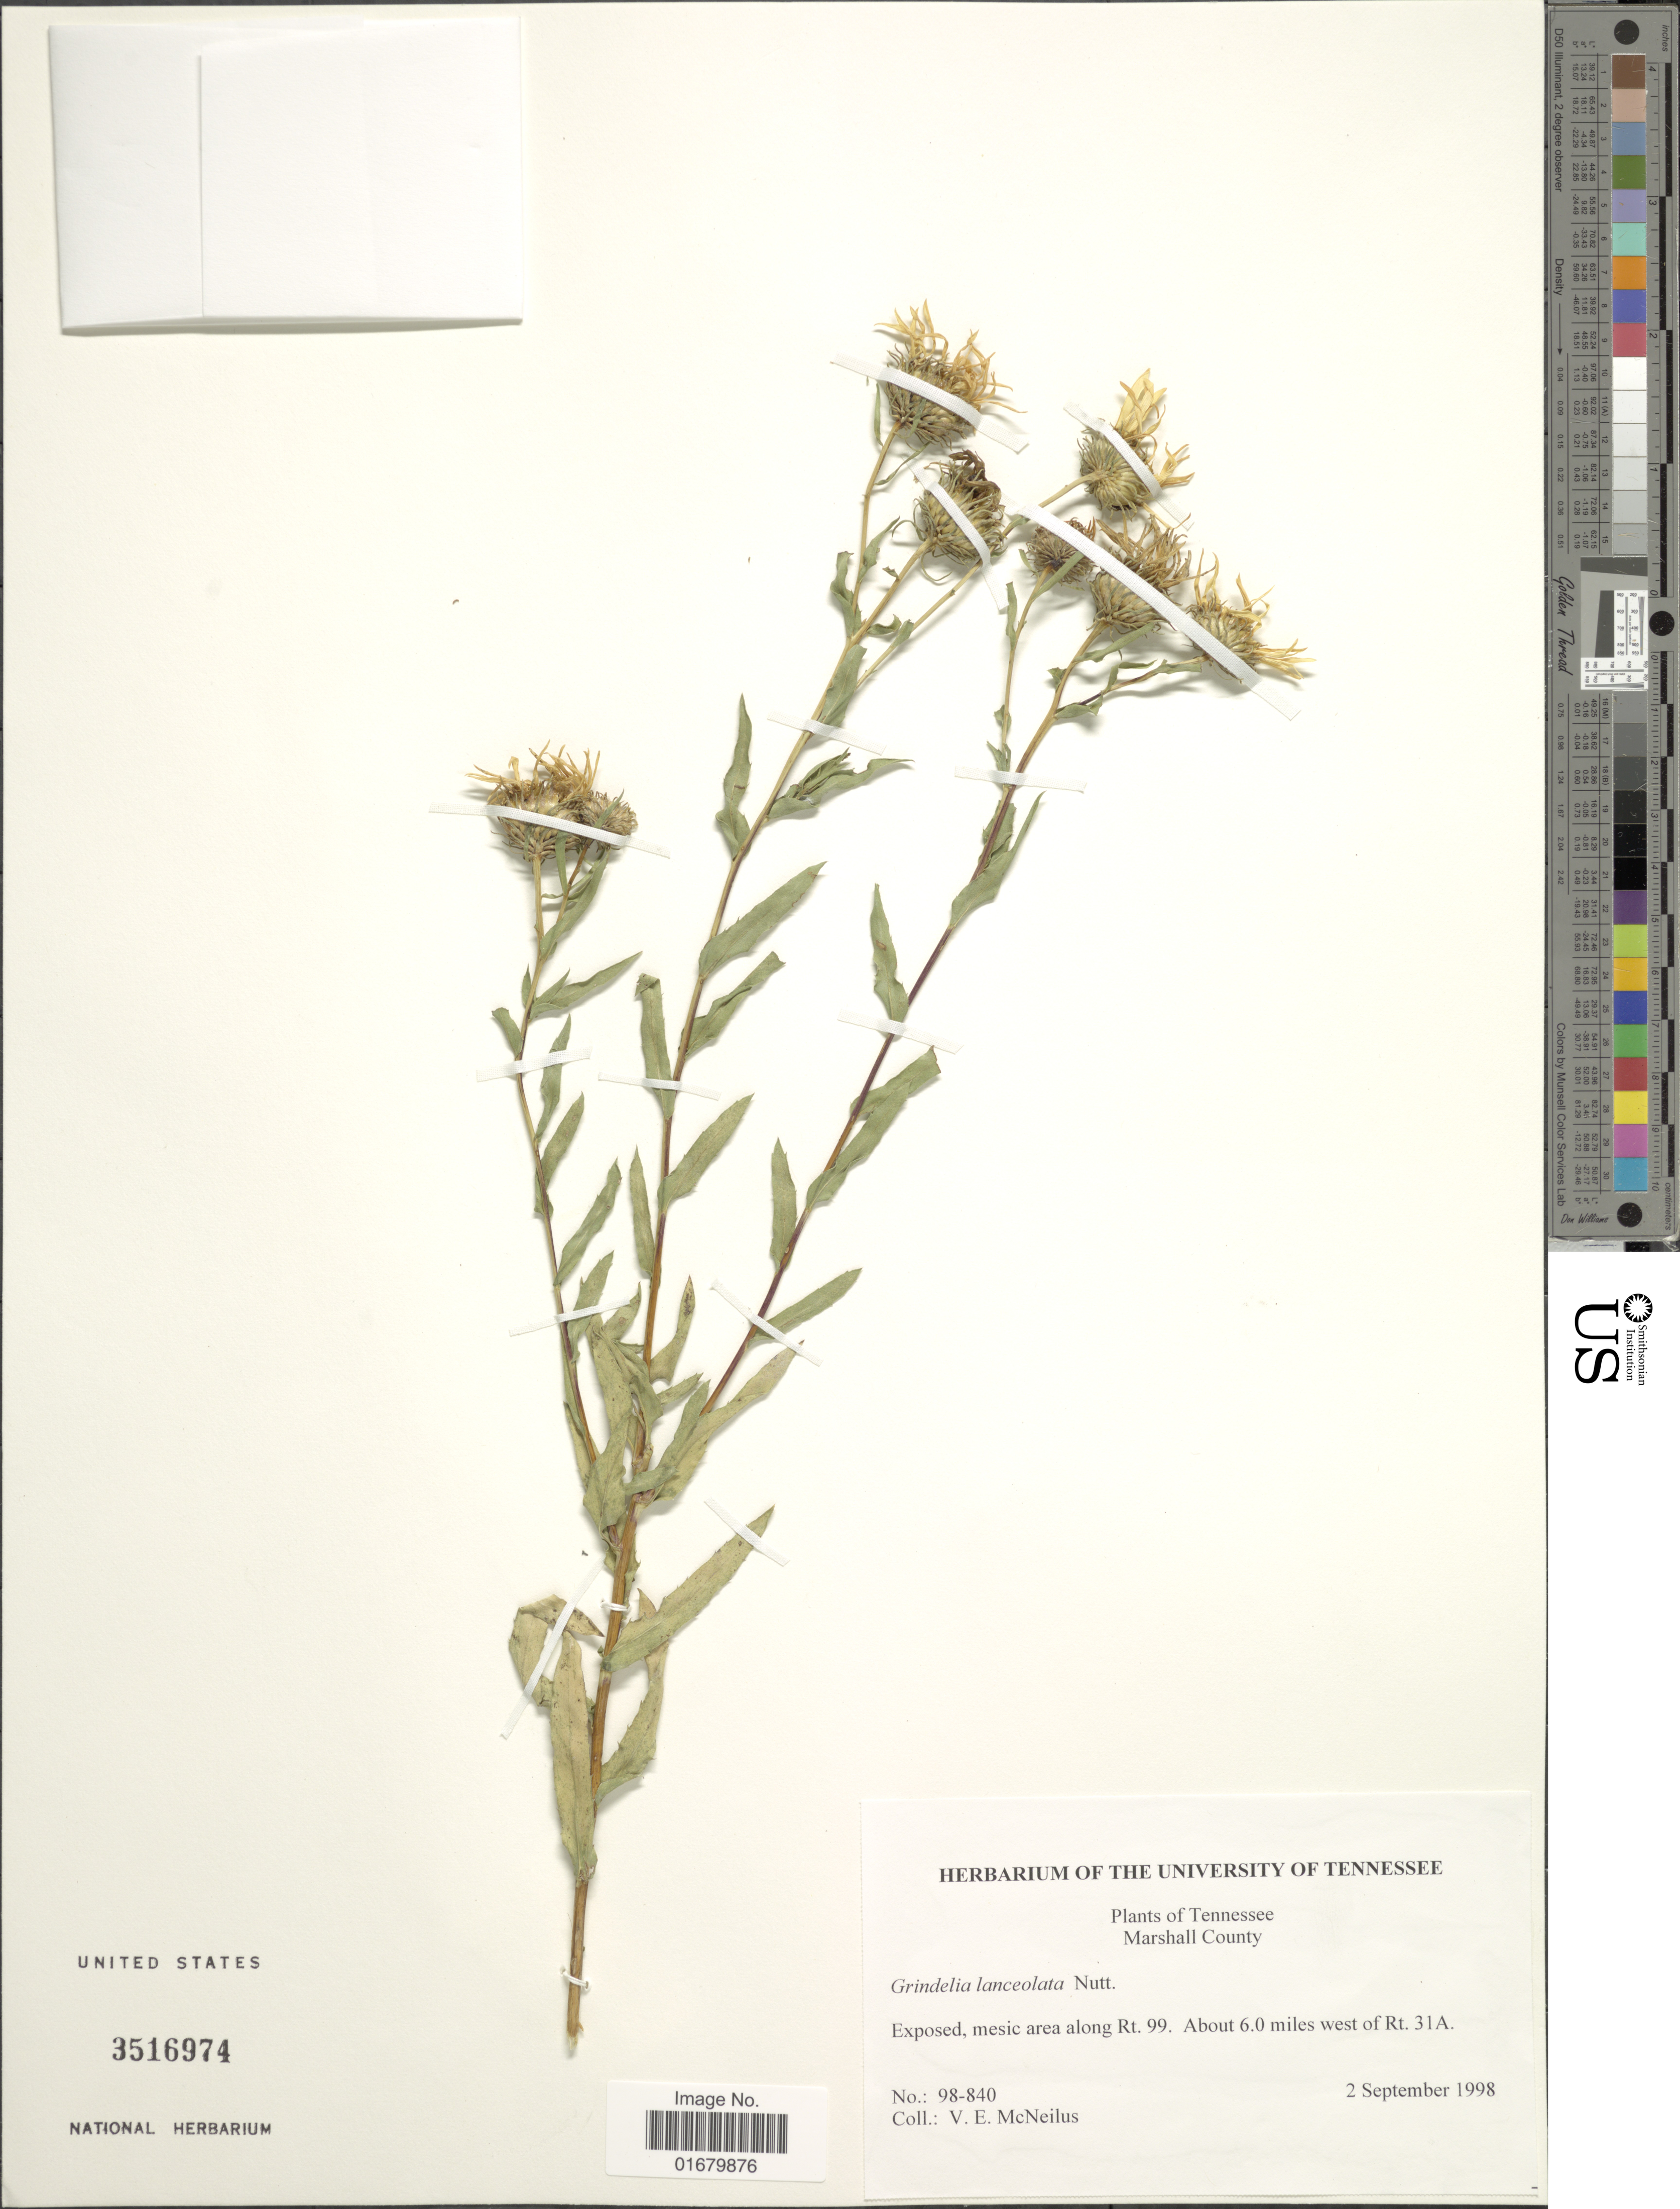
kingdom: Plantae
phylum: Tracheophyta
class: Magnoliopsida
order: Asterales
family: Asteraceae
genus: Grindelia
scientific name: Grindelia lanceolata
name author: Nutt.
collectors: V. Mcneilus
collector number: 98-840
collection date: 1998-09-02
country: United States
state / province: Tennessee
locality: Marshall County, exposed, mesic area along Rt. 99. About 6.0 miles west of Rt. 31A.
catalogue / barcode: US 3516974